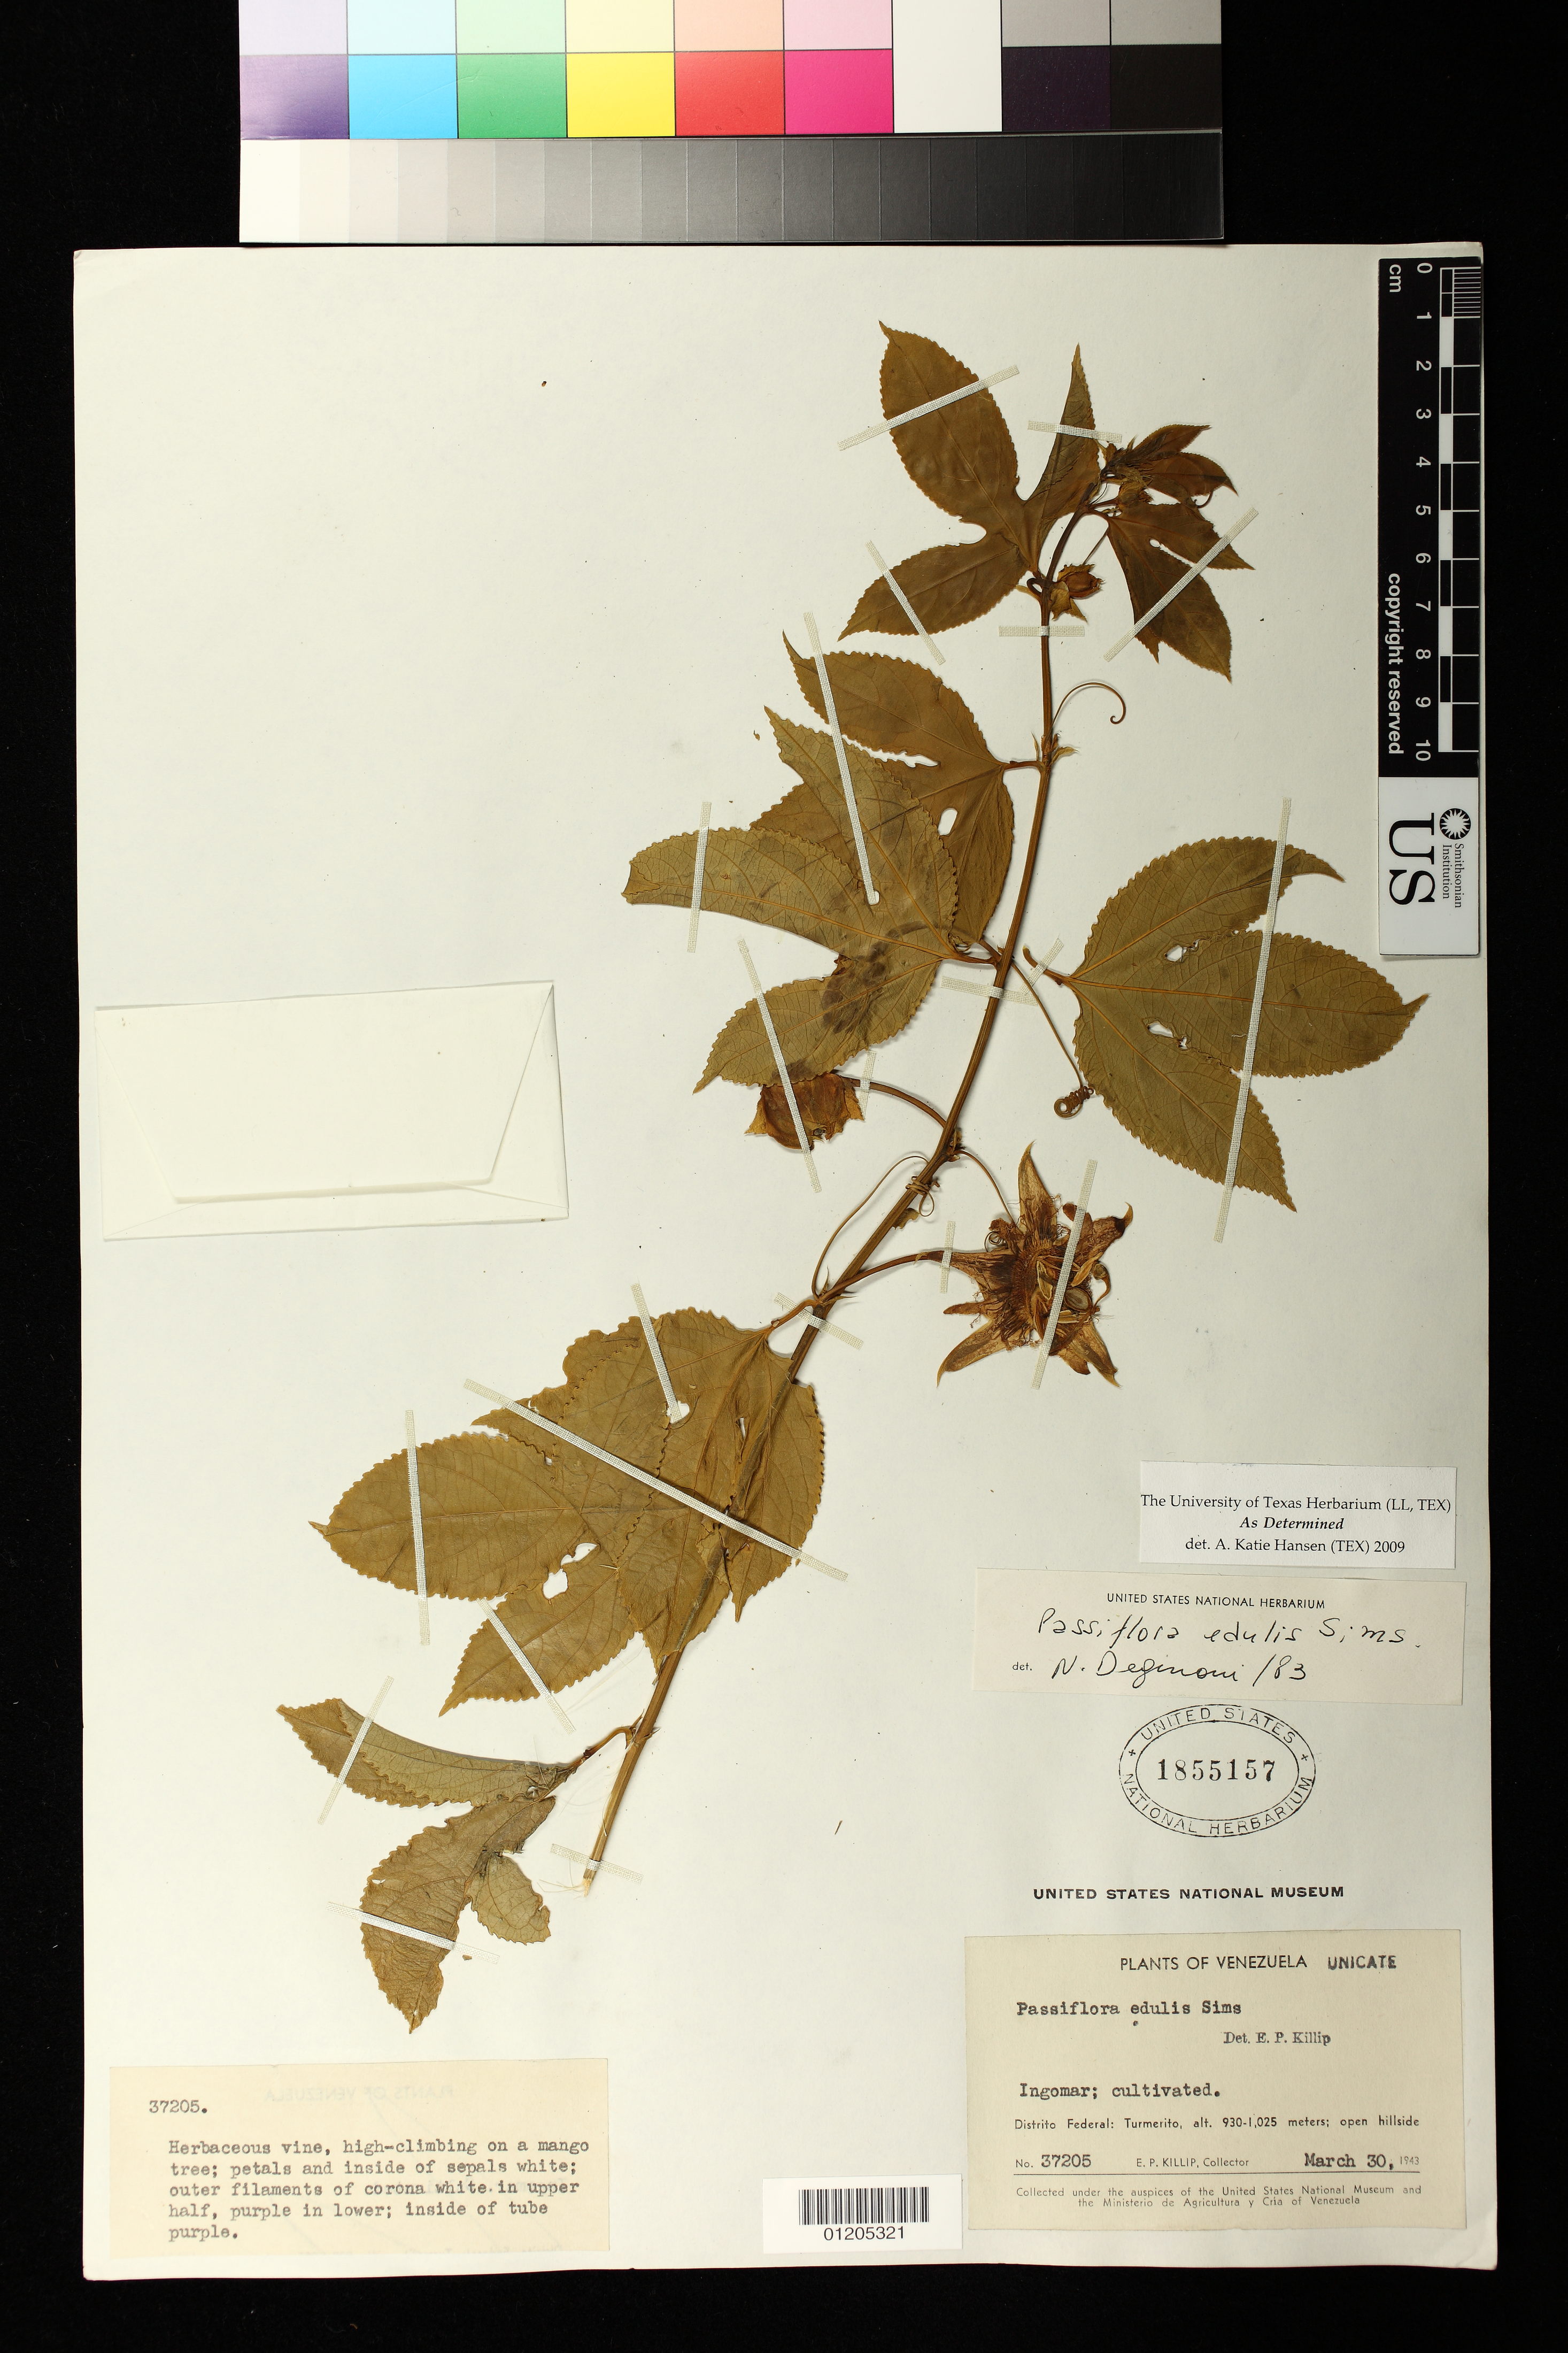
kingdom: Plantae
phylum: Tracheophyta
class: Magnoliopsida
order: Malpighiales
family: Passifloraceae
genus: Passiflora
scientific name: Passiflora edulis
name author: Sims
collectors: E. P. Killip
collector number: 37205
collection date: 1943-03-30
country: Venezuela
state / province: Distrito Federal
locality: Turmerito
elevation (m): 930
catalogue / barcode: US 1855157